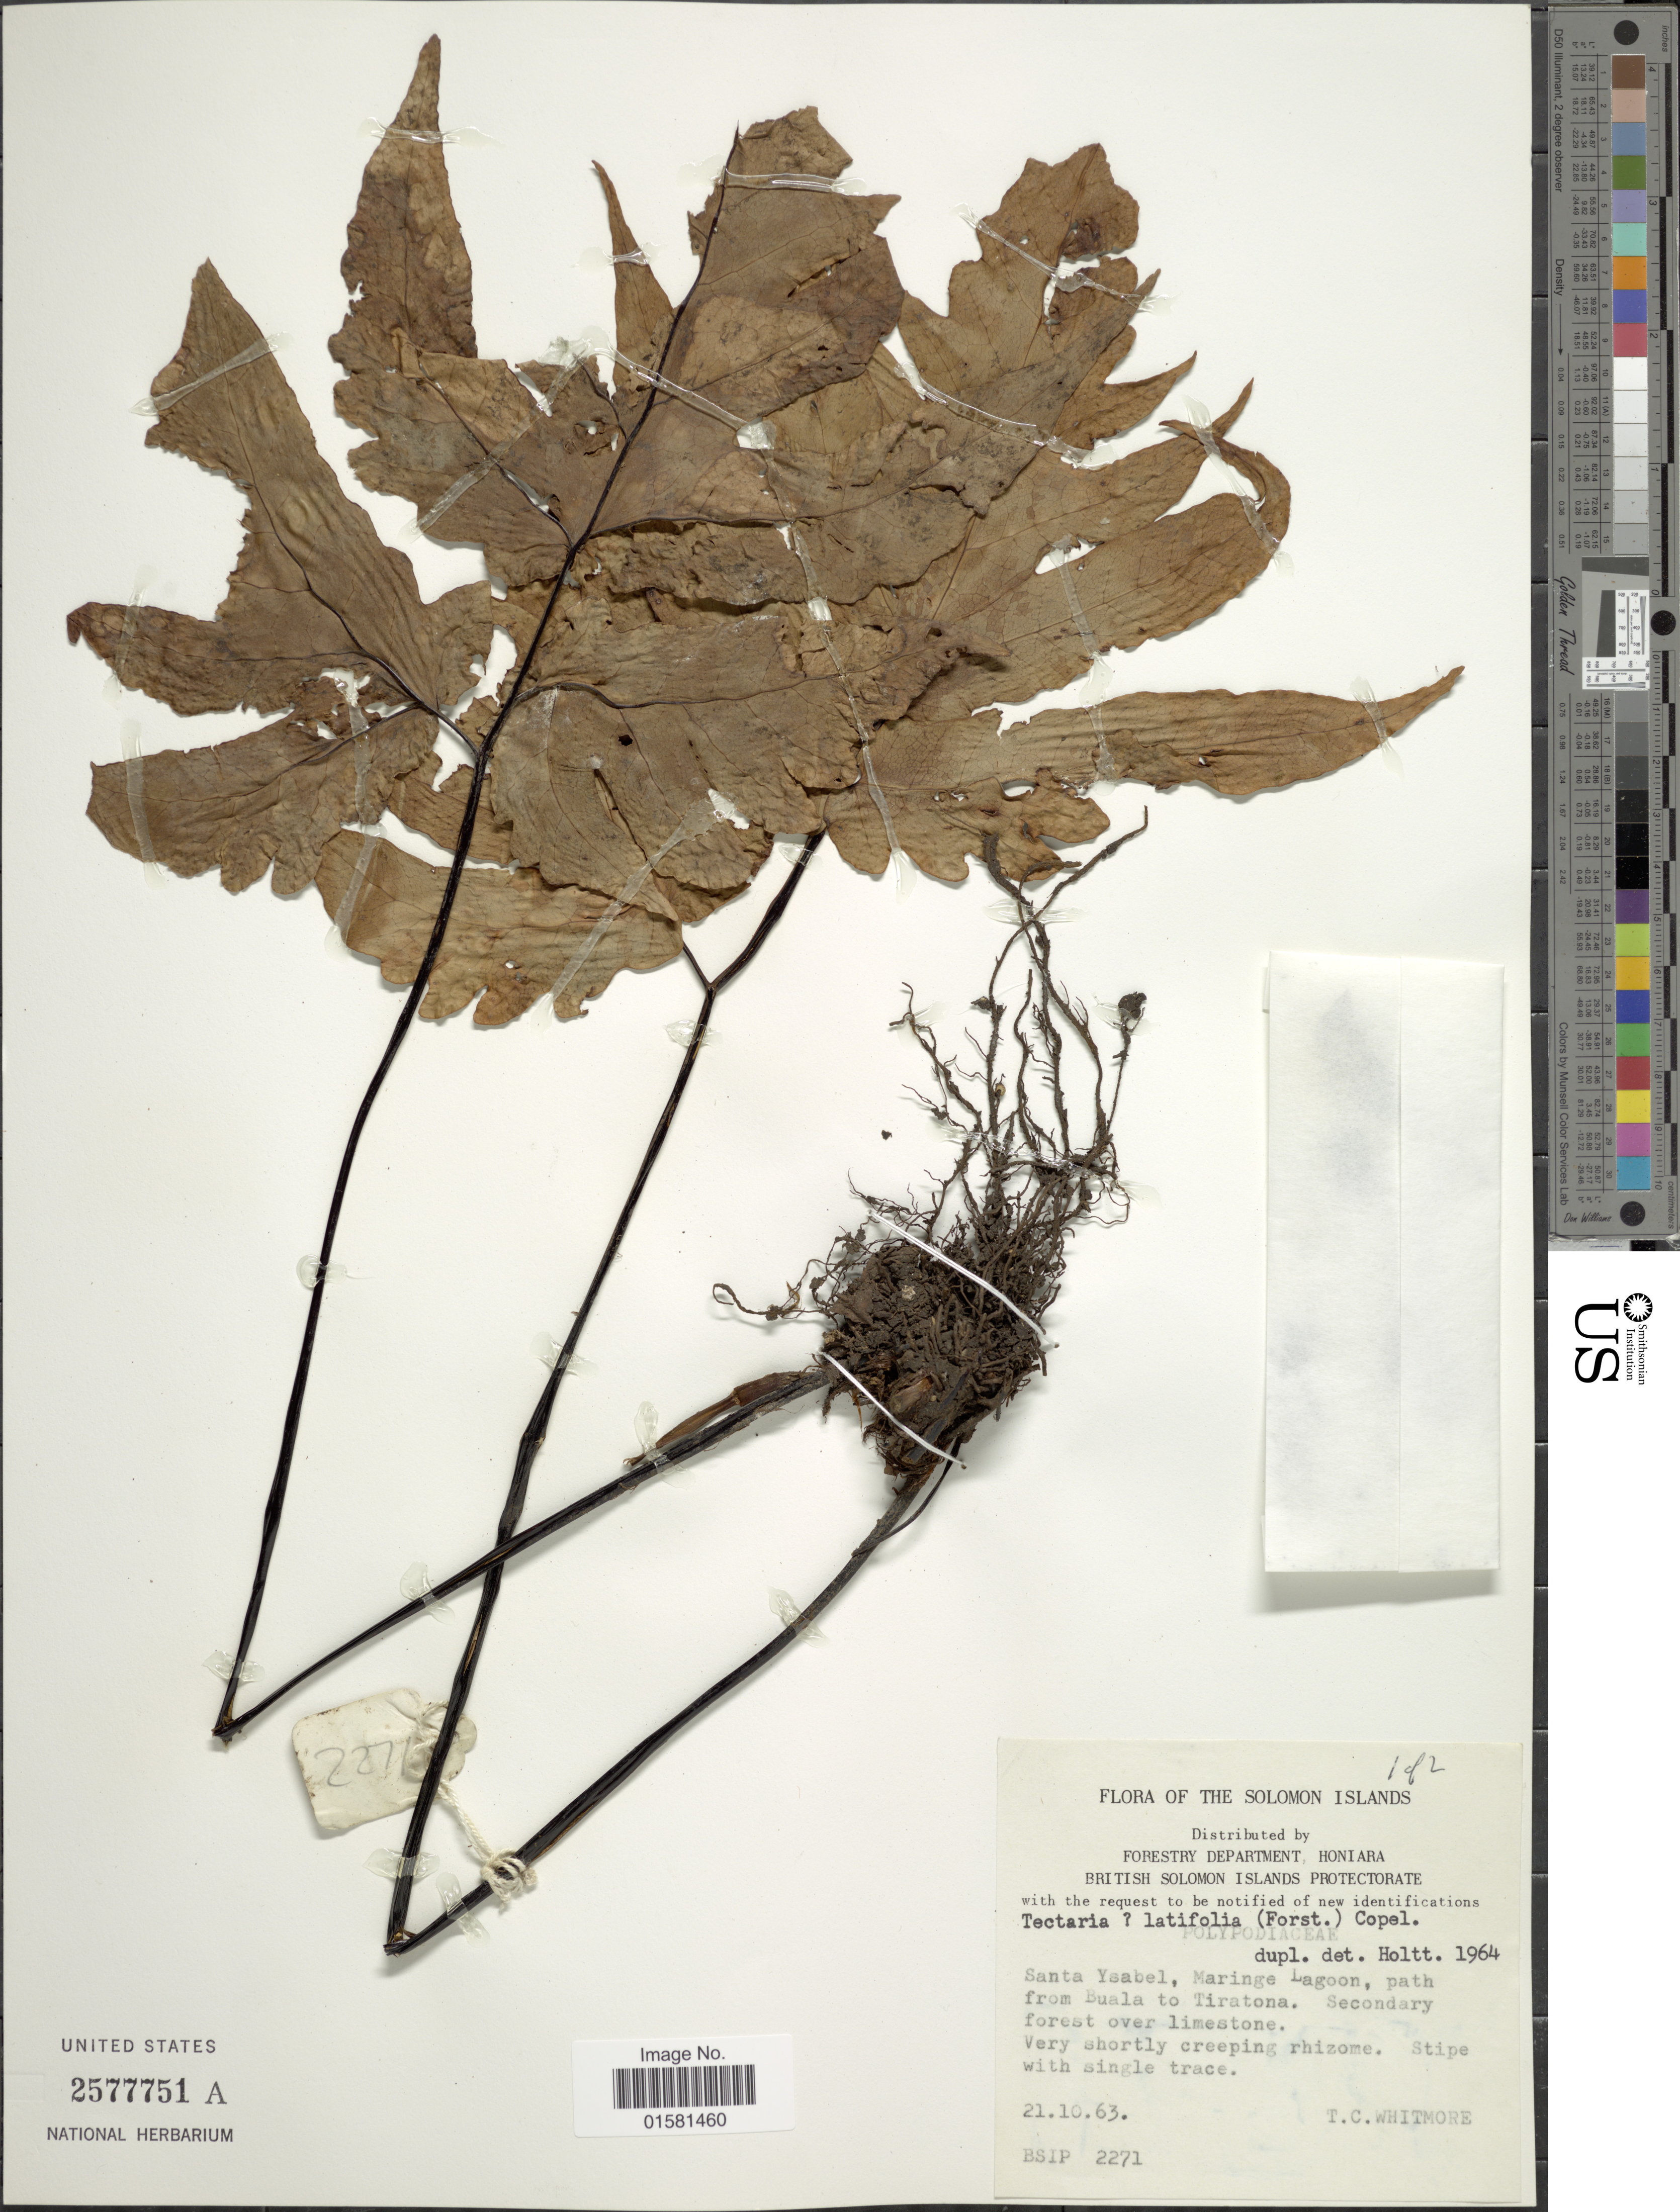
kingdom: Plantae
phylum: Tracheophyta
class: Polypodiopsida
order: Polypodiales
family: Tectariaceae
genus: Tectaria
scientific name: Tectaria latifolia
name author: (G. Forst.) Copel.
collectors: T. C. Whitmore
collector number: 2271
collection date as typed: Transcribed d/m/y: 21/10/63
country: Solomon Islands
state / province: Solomon Islands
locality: Solomon Islands, Santa Ysabel, Maringe Lagoon, path from Buala to Tiratona.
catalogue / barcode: US 2577751A